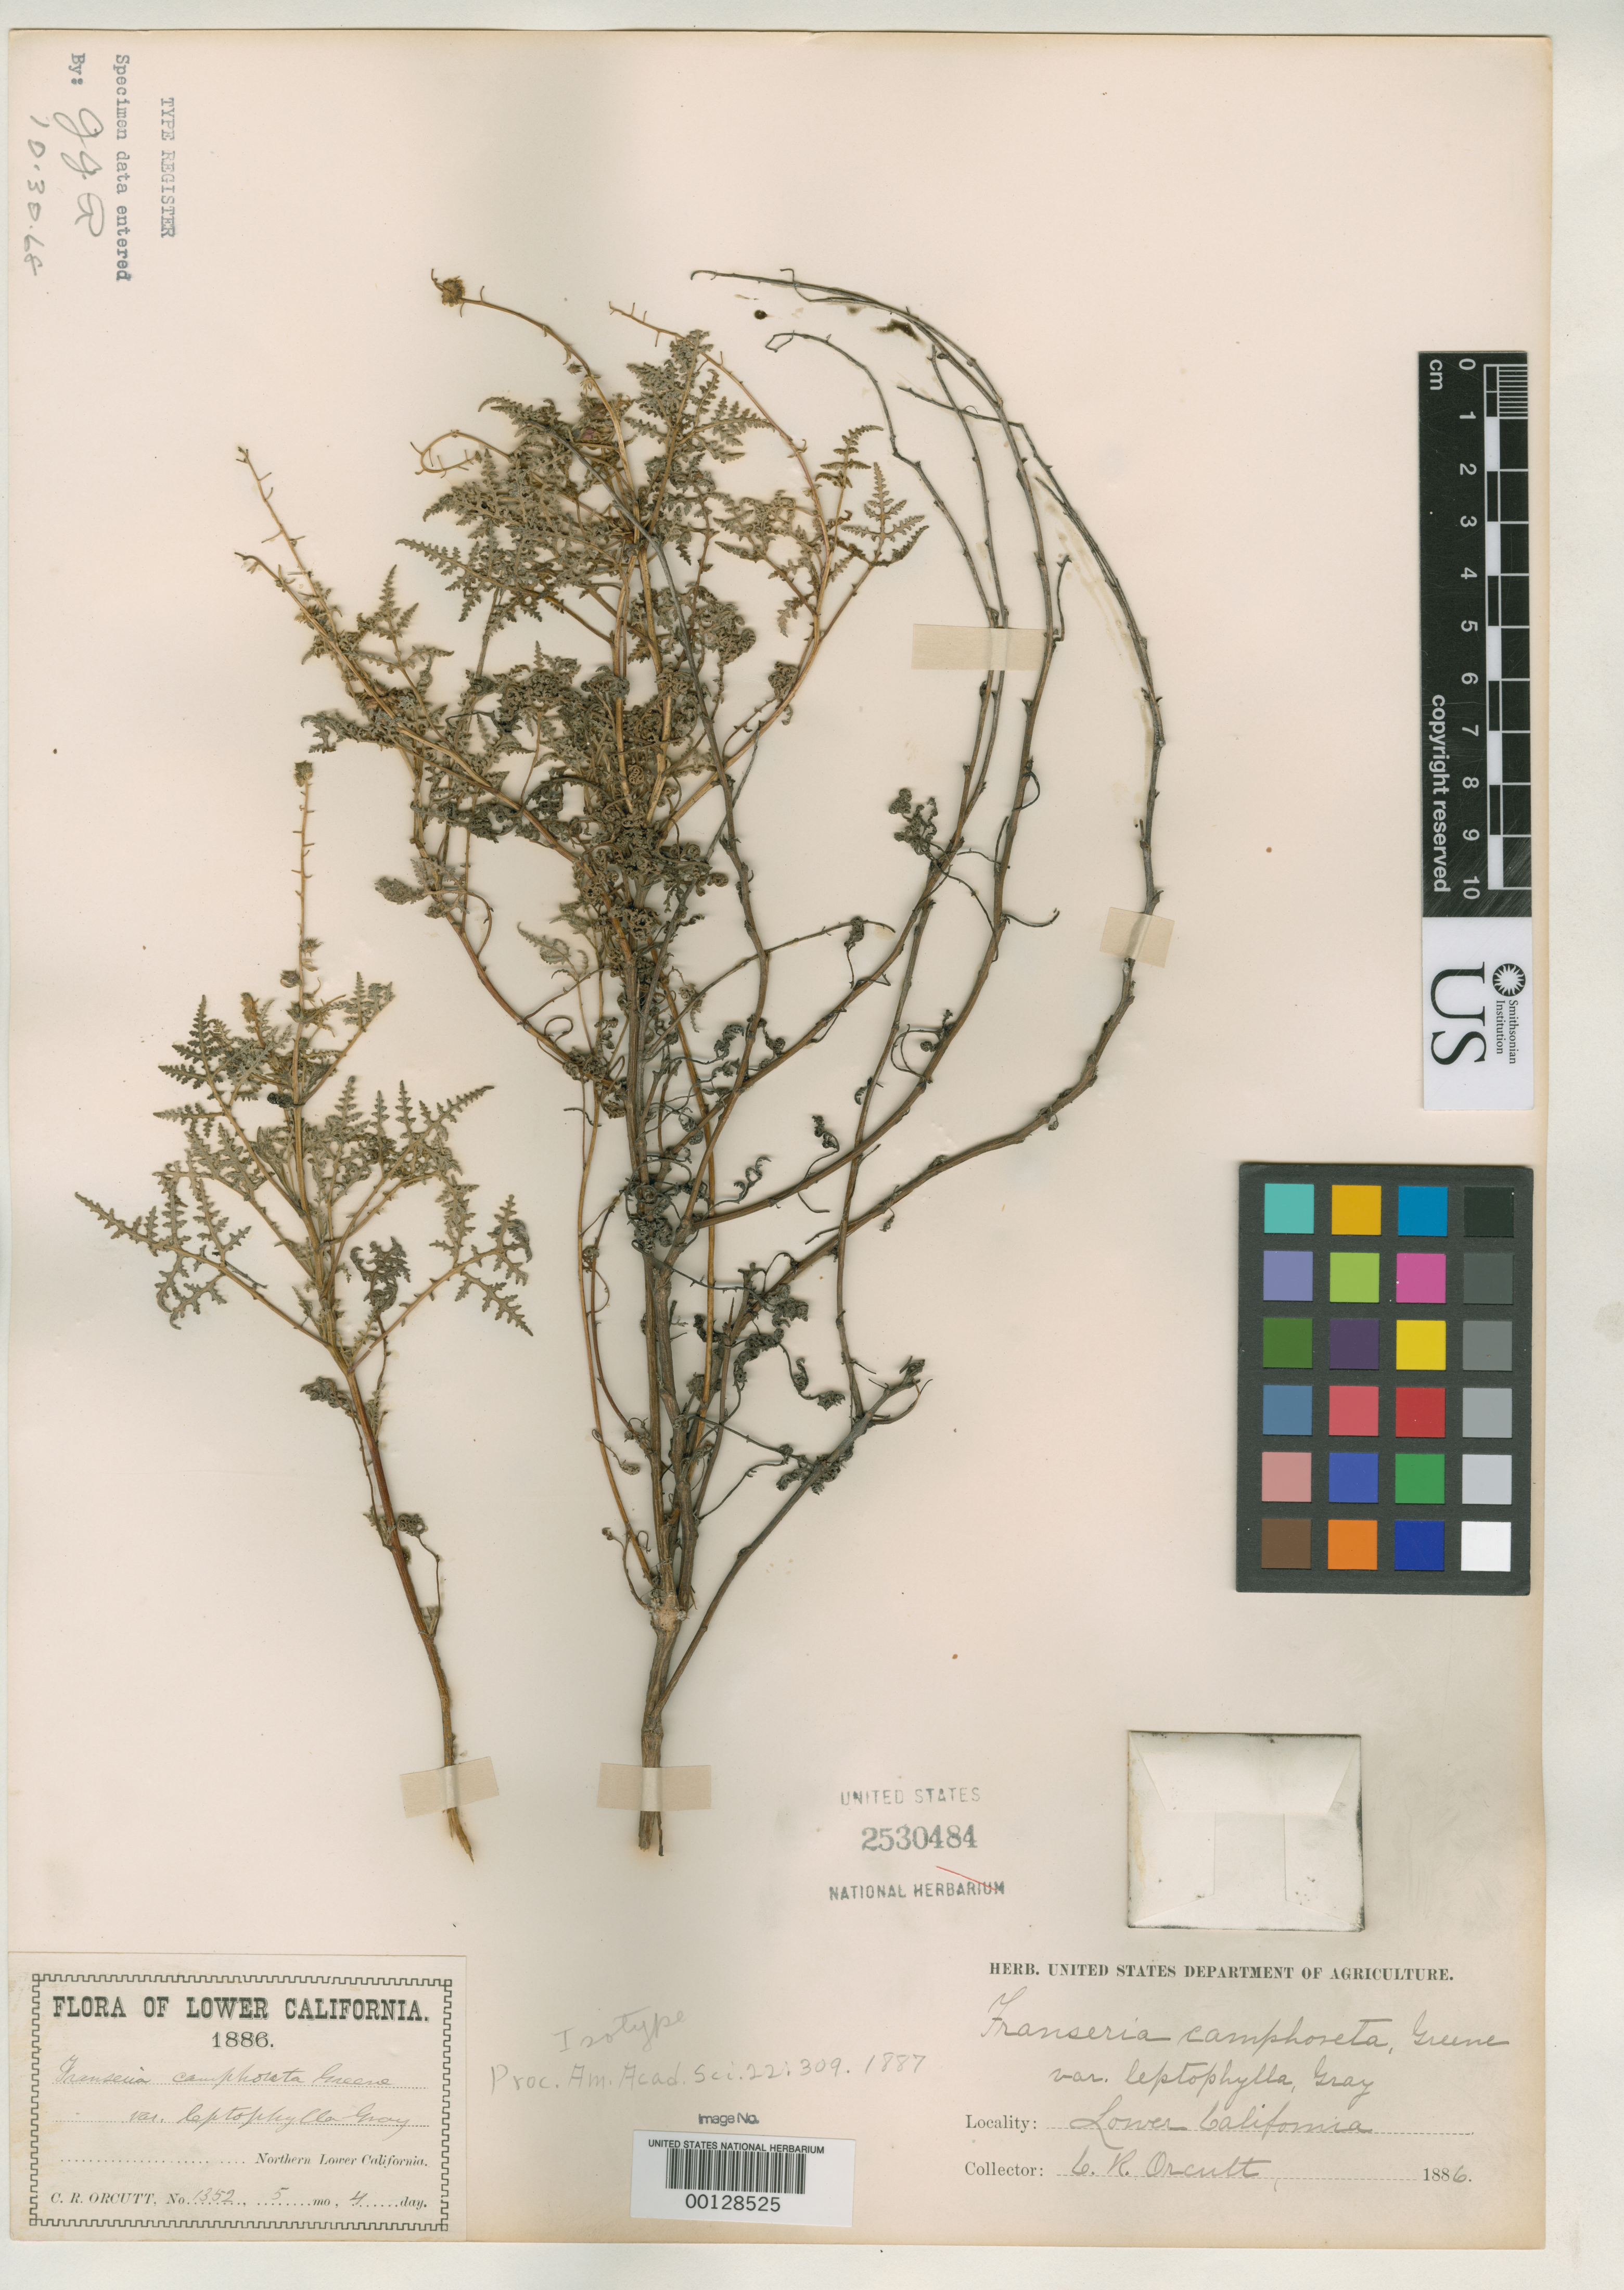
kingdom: Plantae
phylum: Tracheophyta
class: Magnoliopsida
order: Asterales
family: Asteraceae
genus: Franseria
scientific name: Franseria camphorata var. leptophylla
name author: A. Gray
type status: Isotype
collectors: C. R. Orcutt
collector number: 1352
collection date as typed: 04 May 1886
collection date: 1886-05-04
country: Mexico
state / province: Baja California Norte / Baja California Sur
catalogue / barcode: US 2530484